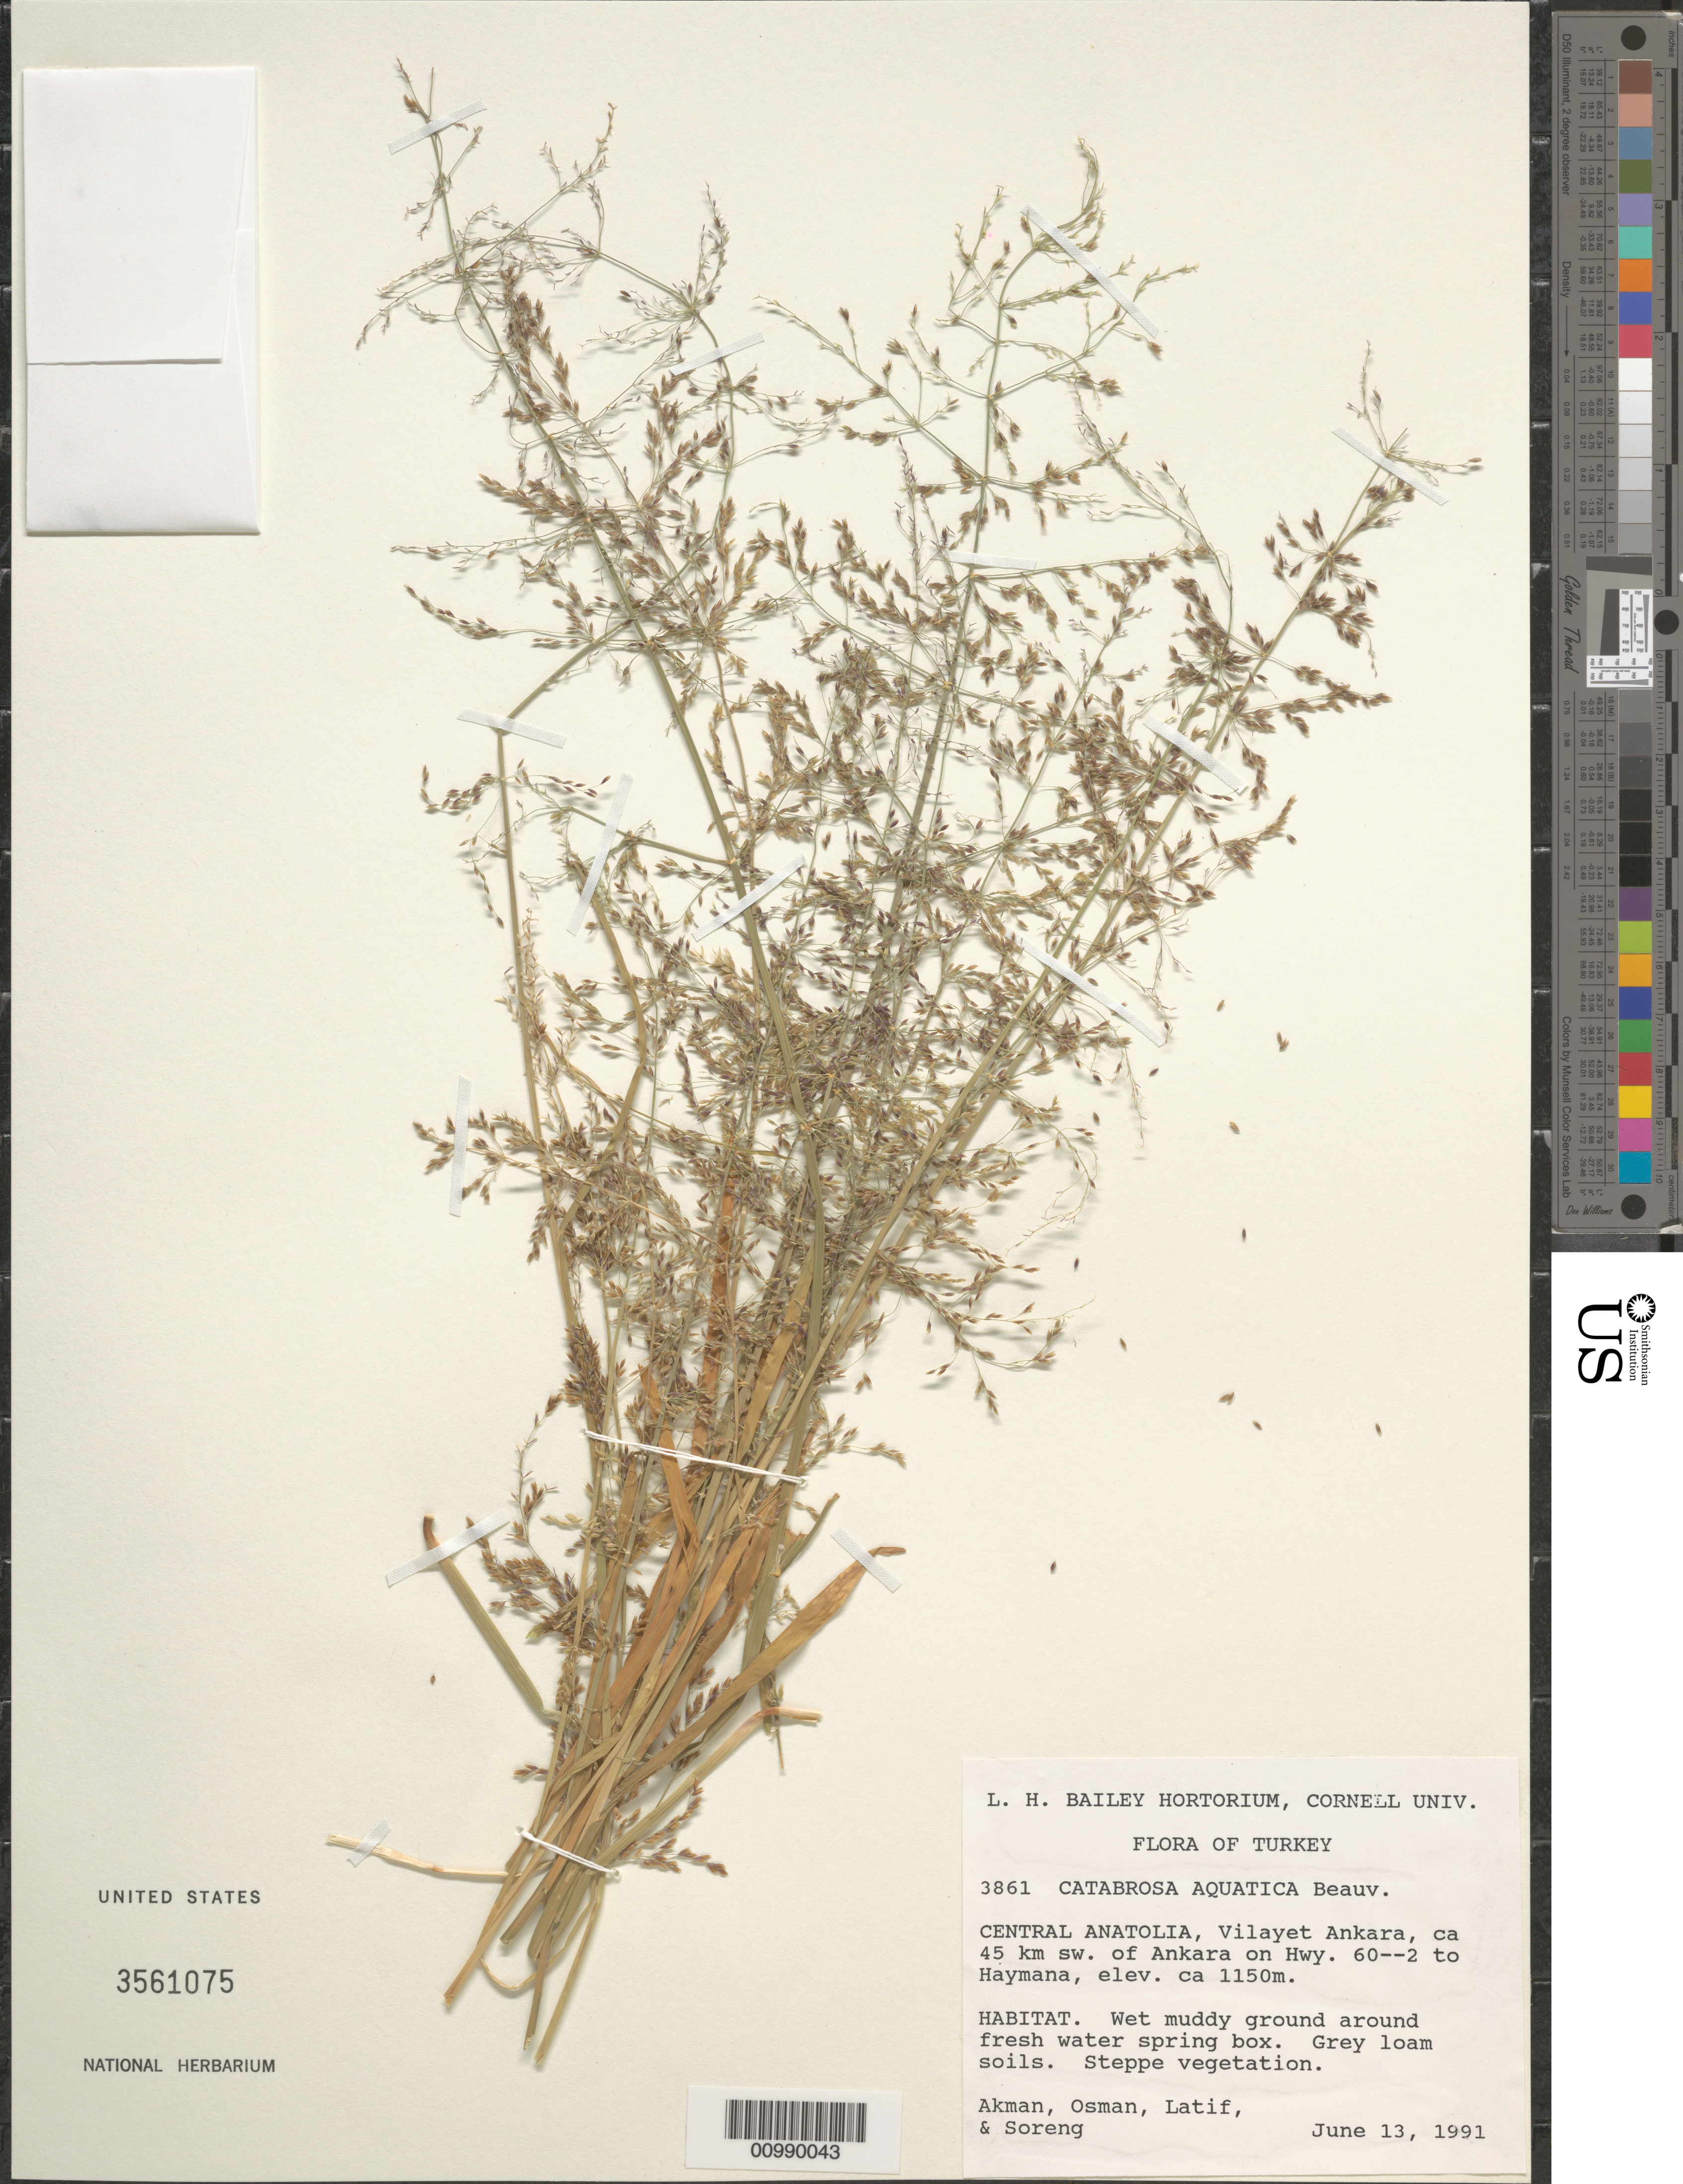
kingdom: Plantae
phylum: Tracheophyta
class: Liliopsida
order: Poales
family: Poaceae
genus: Catabrosa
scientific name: Catabrosa aquatica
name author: (L.) P. Beauv.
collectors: R. J. Soreng, Y. Akman, O. Ketenoglu & L. Kurt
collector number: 3861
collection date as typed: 13 Jun 1991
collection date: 1991-06-13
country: Turkey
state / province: Ankara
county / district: Haymana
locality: Vilayet Ankara, ca 45 km SW. of Ankara on Hwy. 60--2 to Haymana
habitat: Wet muddy ground around fresh water spring box. Grey loam soils. Steppe vegetation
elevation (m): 1150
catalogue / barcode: US 3561075